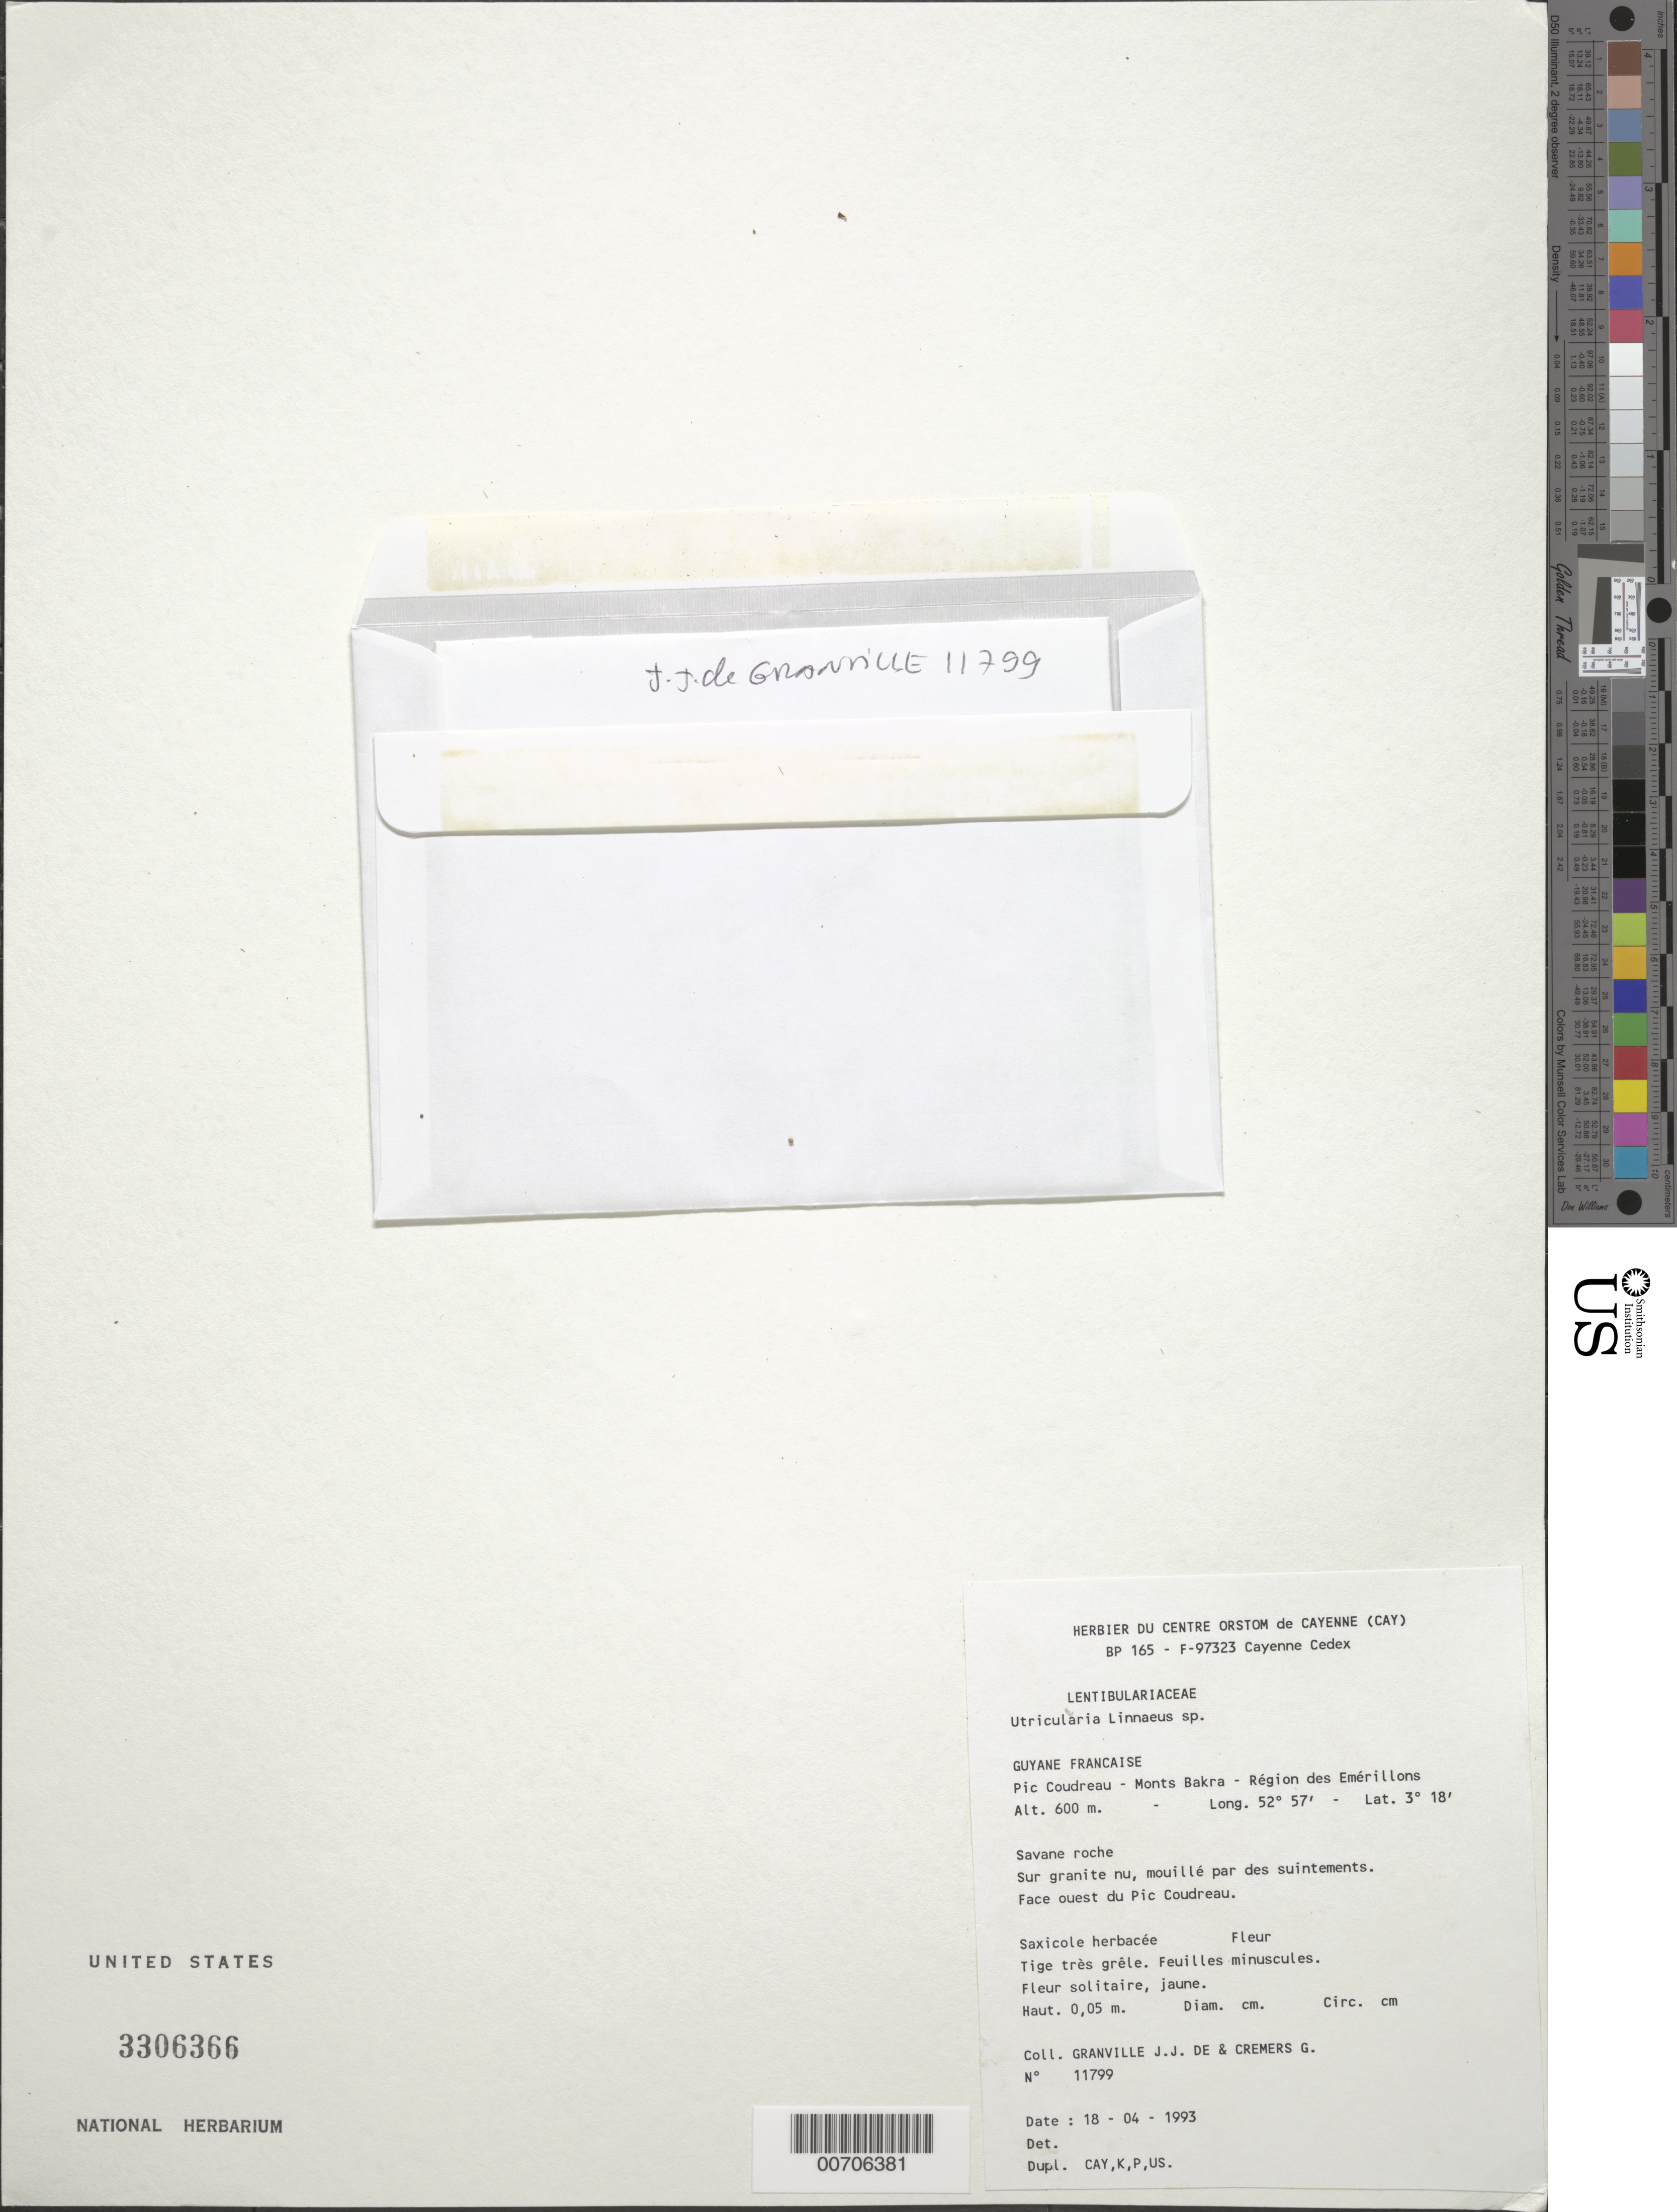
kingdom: Plantae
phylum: Tracheophyta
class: Magnoliopsida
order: Lamiales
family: Lentibulariaceae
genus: Utricularia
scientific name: Utricularia sp.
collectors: J.-J. de Granville & G. Cremers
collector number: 11799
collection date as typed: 18-Apr-93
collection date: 1993-04-18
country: French Guiana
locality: Pic Coudreau, Monts Bakra, région des Emérillons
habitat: Savane roche; sur granite nu, mouillé par des suintements. Face ouest du Pic Coudreau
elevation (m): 600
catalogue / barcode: US 3306366